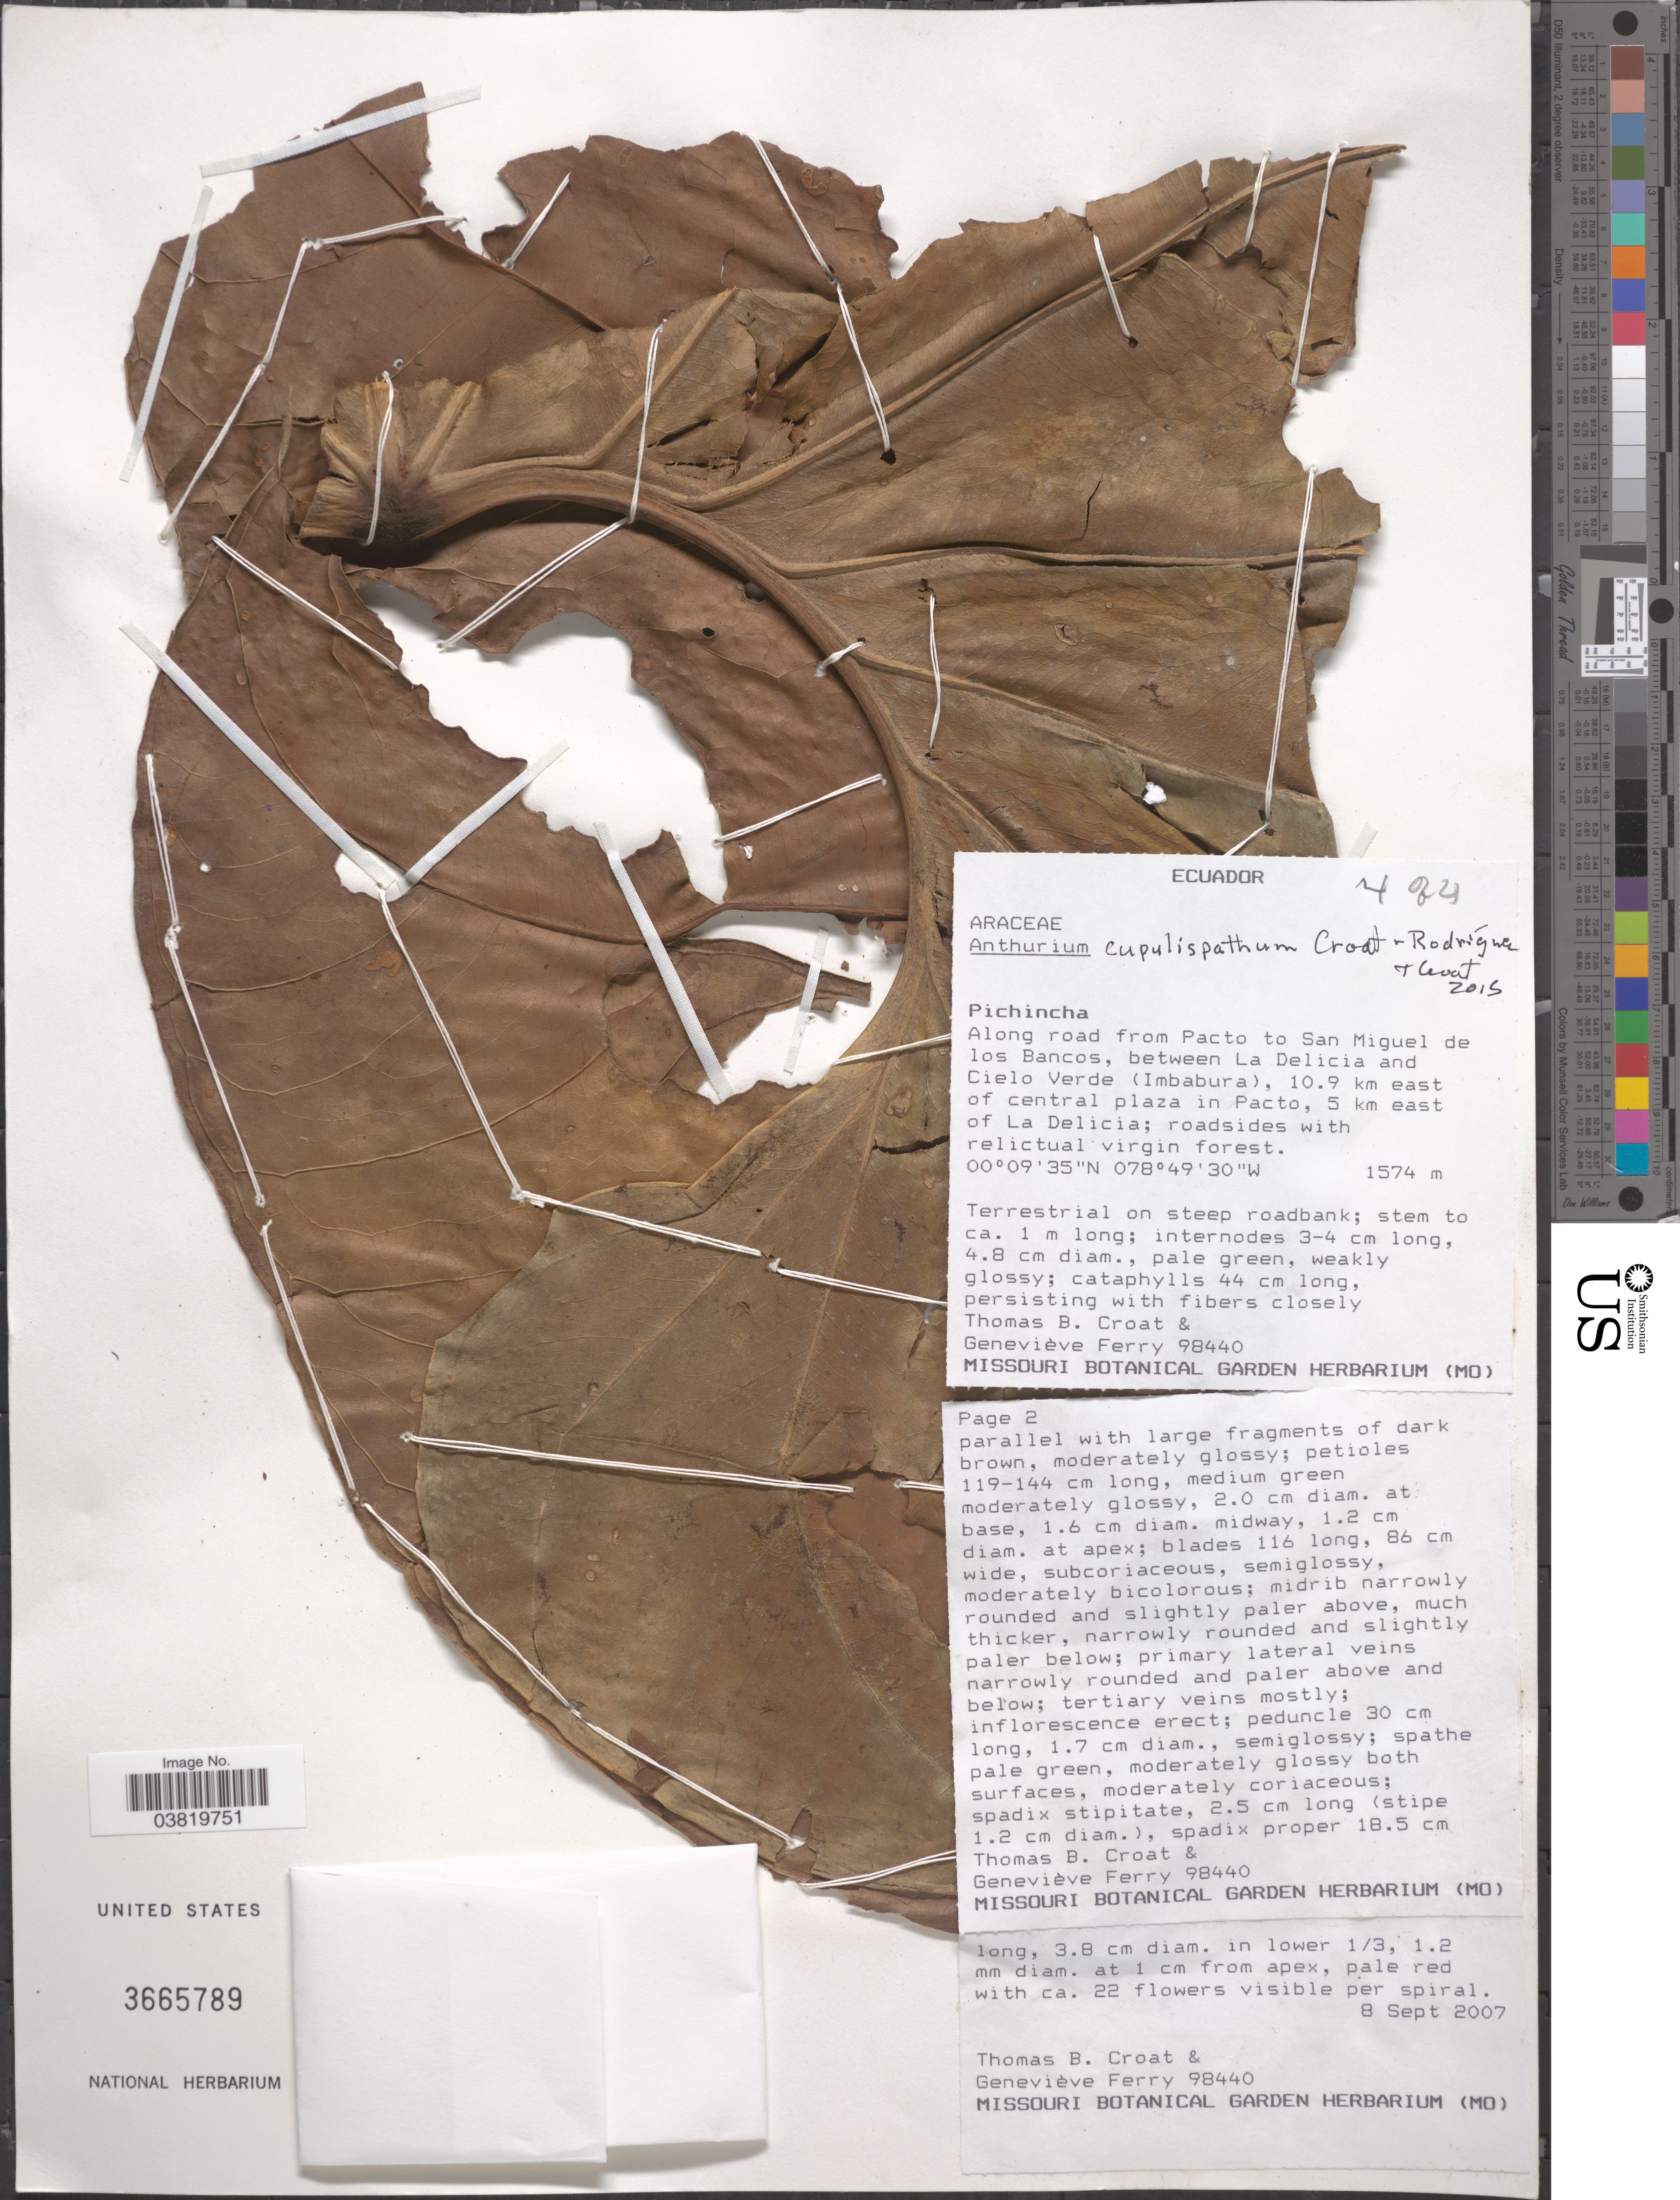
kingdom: Plantae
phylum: Tracheophyta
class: Liliopsida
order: Alismatales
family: Araceae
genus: Anthurium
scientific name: Anthurium cupulispathum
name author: Croat & J. Rodr.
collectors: T. B. Croat & G. Ferry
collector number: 98440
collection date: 2007-09-08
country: Ecuador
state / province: Pichincha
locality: Along road from Pacto to San Miguel de los Bancos, between La Delicia and Cielo Verde ( Imbabura), 10.9 km east of central plaza in Pacto, 5 km east of La Delicia.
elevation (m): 1574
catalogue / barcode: US 3665789